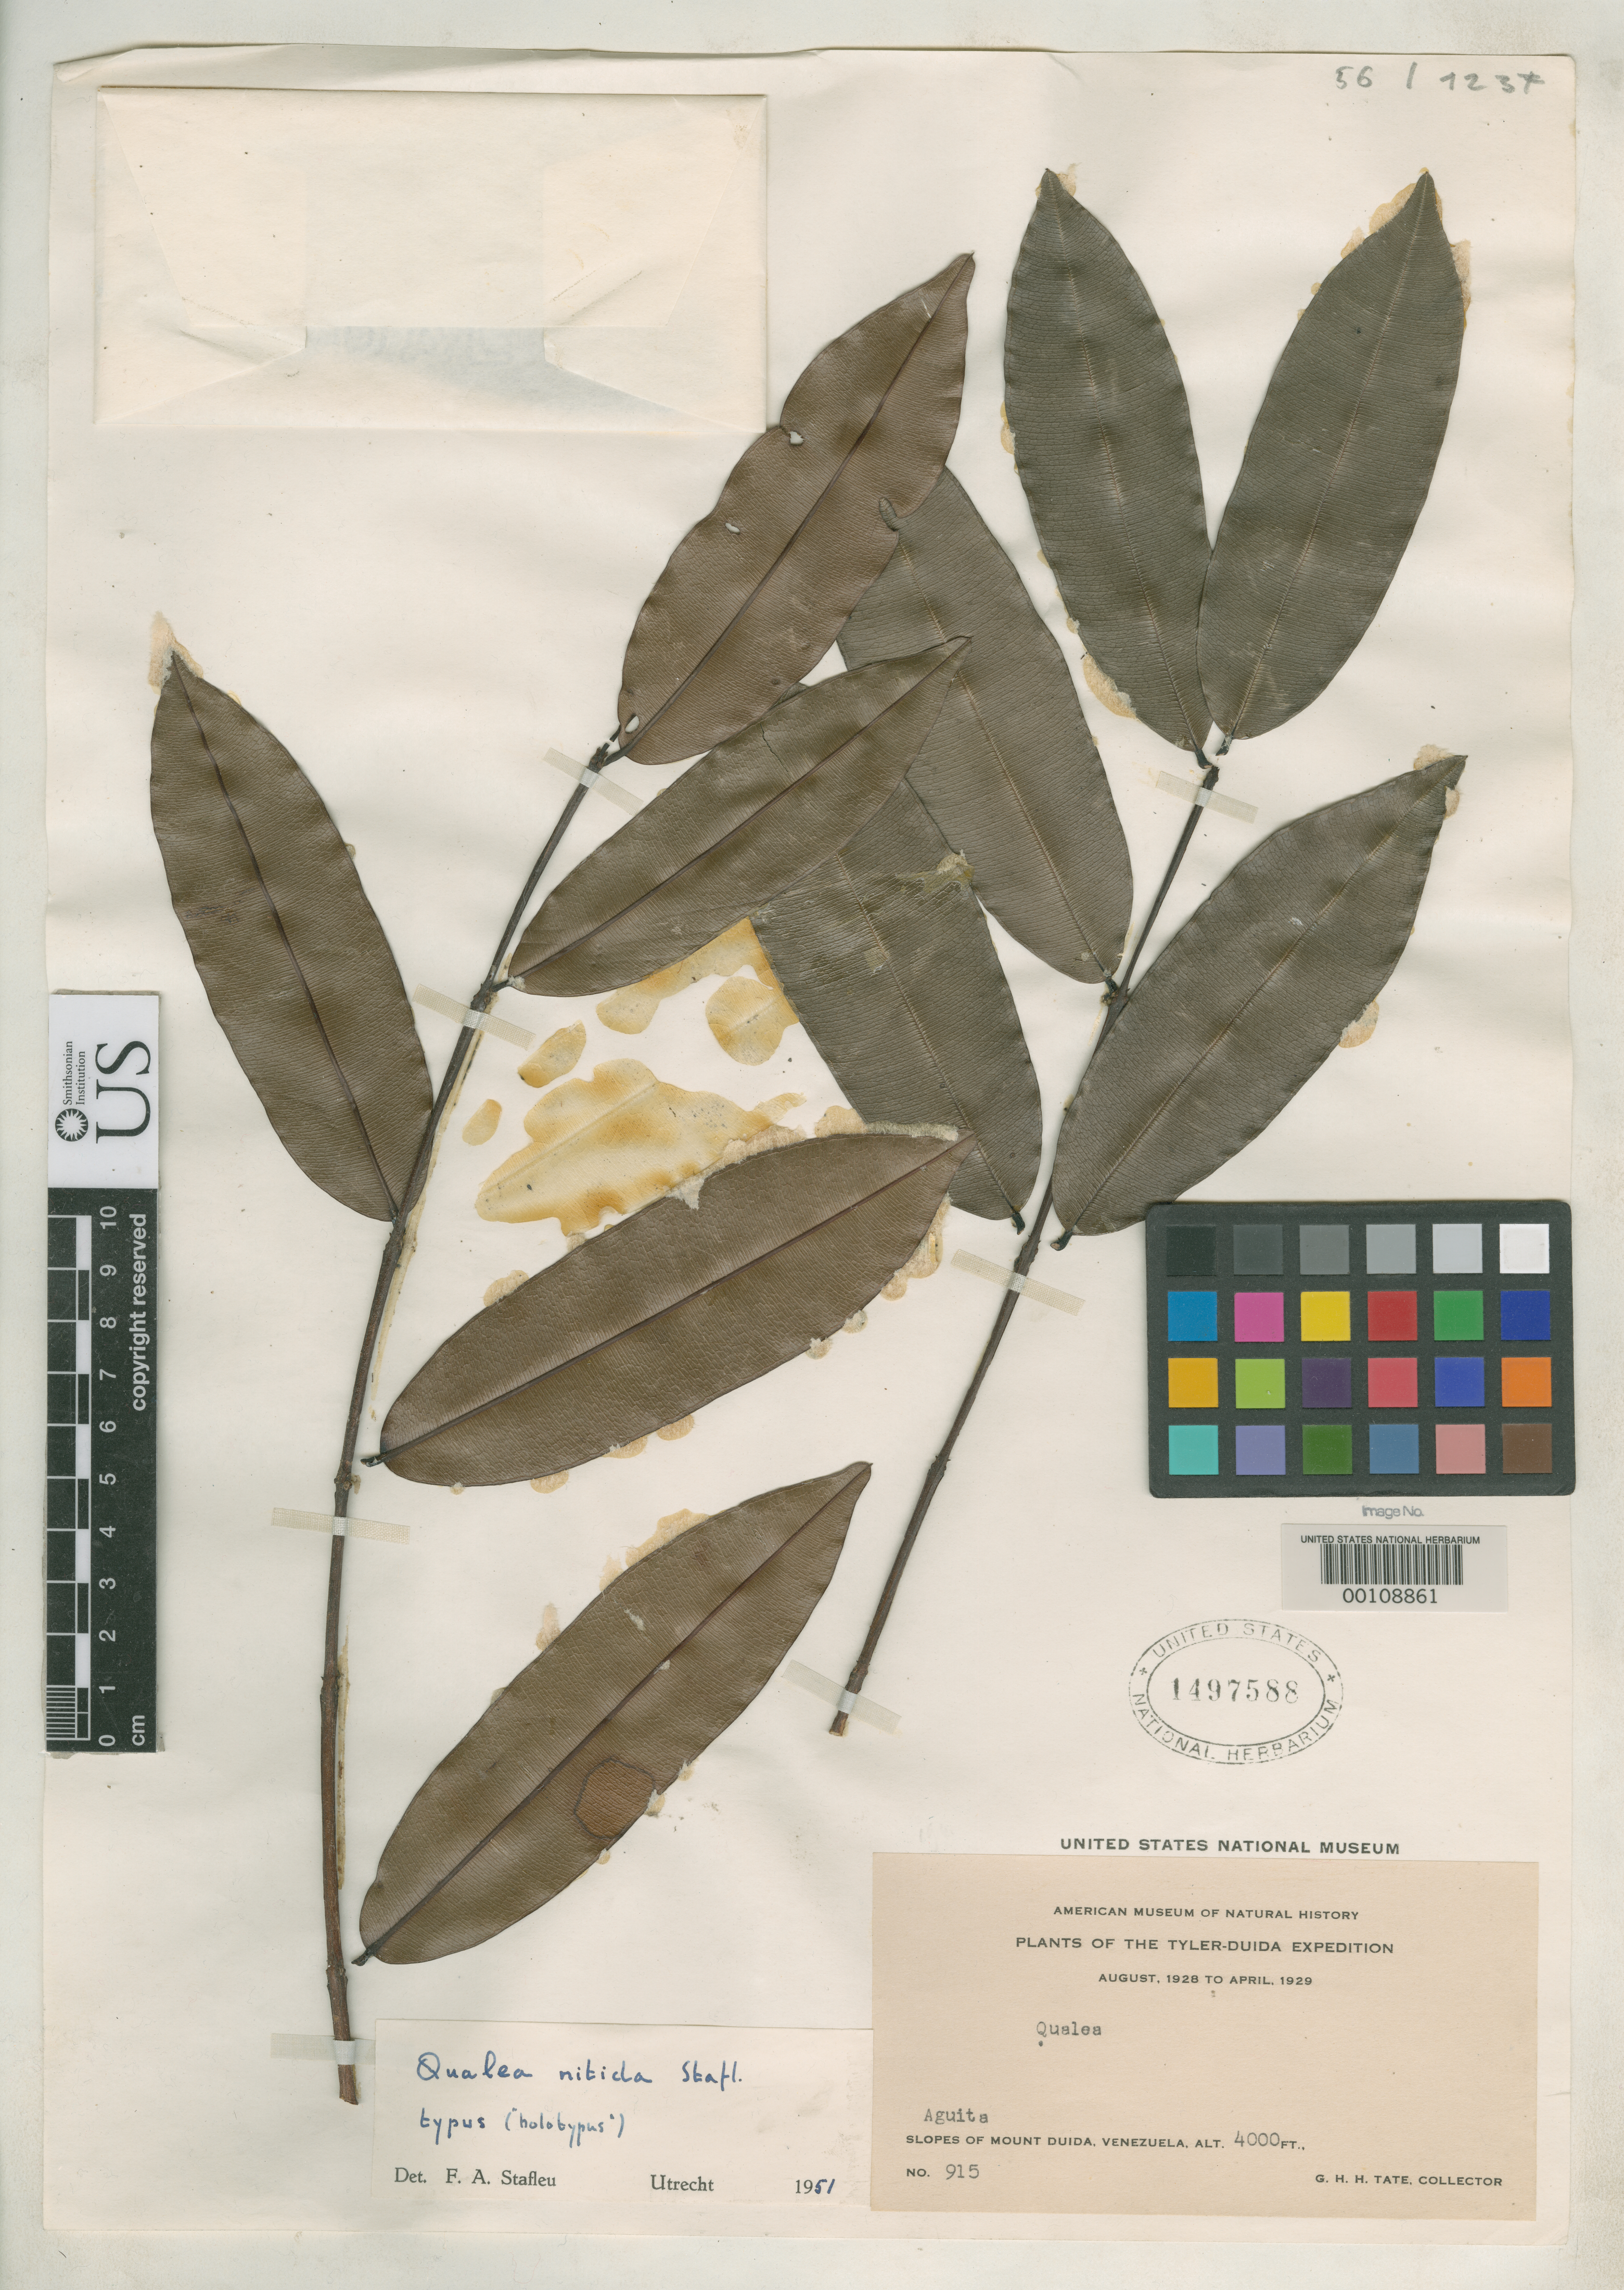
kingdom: Plantae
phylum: Tracheophyta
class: Magnoliopsida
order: Myrtales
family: Vochysiaceae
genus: Qualea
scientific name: Qualea nitida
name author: Stafleu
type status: Holotype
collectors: G. H. H.Tate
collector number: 915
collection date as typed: Aug 1928 to -- Apr 1929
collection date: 1928-08/1929-04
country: Venezuela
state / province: Amazonas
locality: Mt. Duida; alt. 4000 ft.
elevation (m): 1219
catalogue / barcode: US 1497588